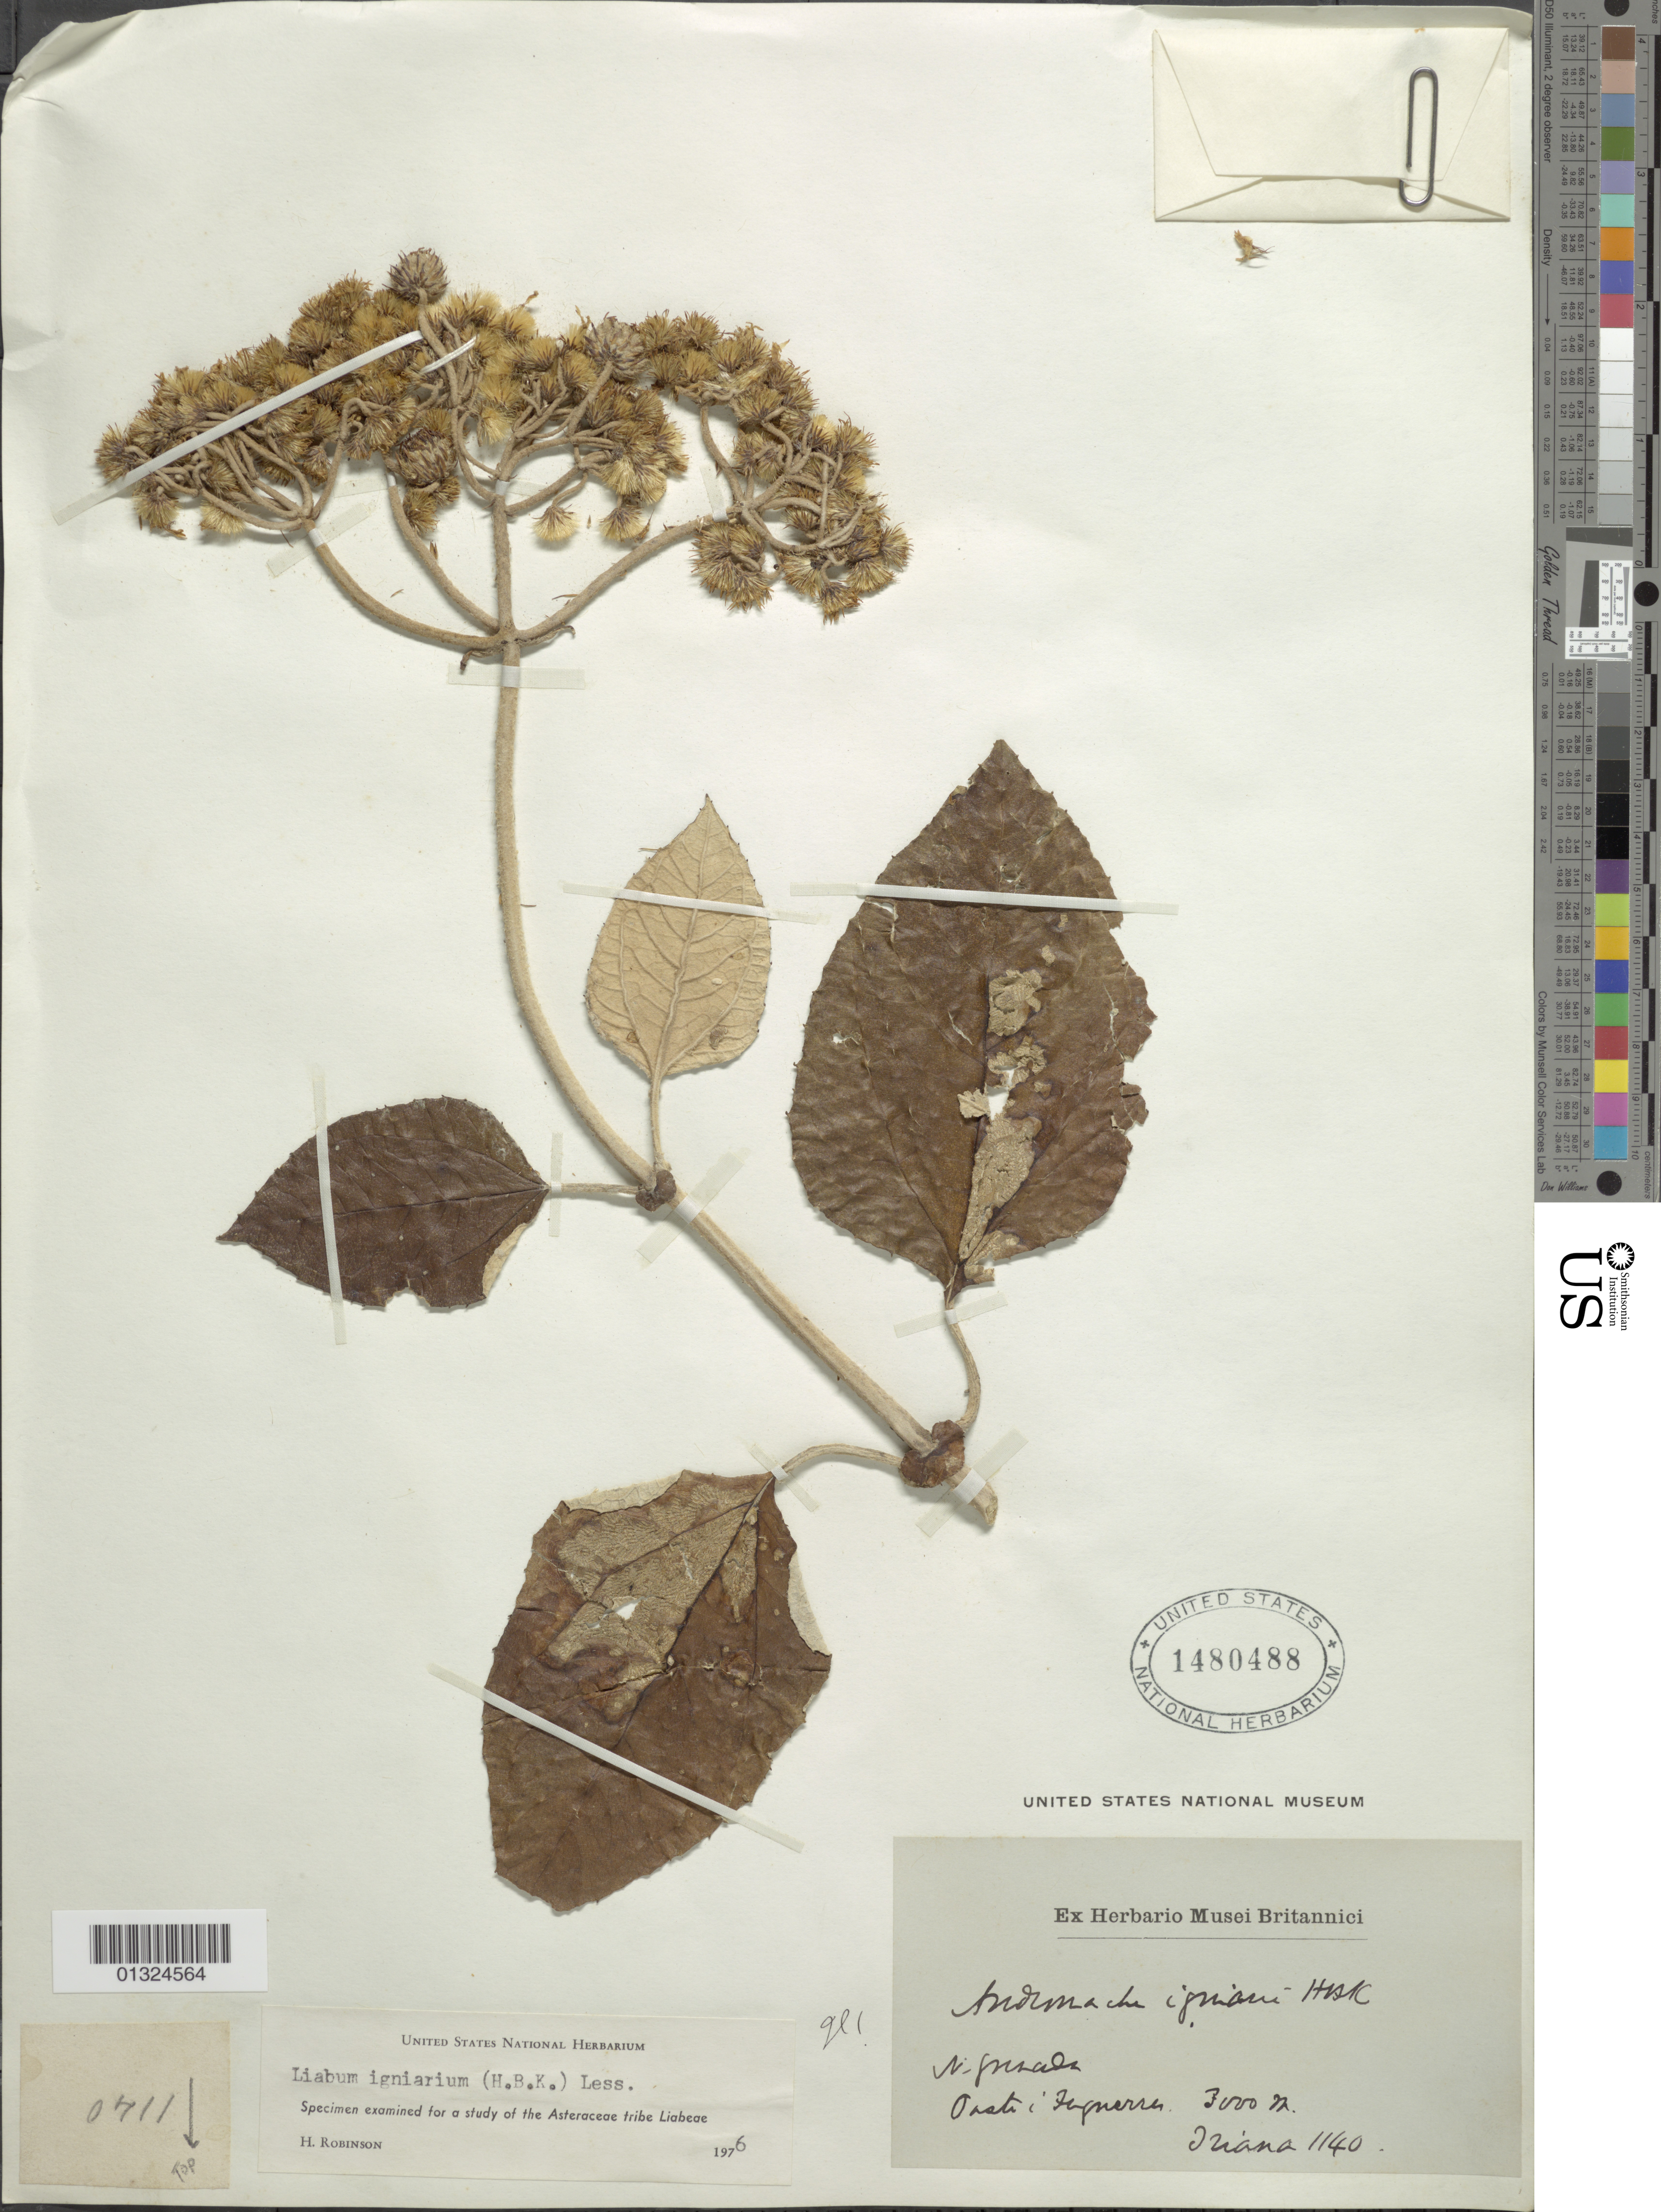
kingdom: Plantae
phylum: Tracheophyta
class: Magnoliopsida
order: Asterales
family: Asteraceae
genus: Liabum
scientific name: Liabum igniarium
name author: Less.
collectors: Triana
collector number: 1140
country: Colombia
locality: N. Grenada.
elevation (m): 3000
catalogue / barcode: US 1480488